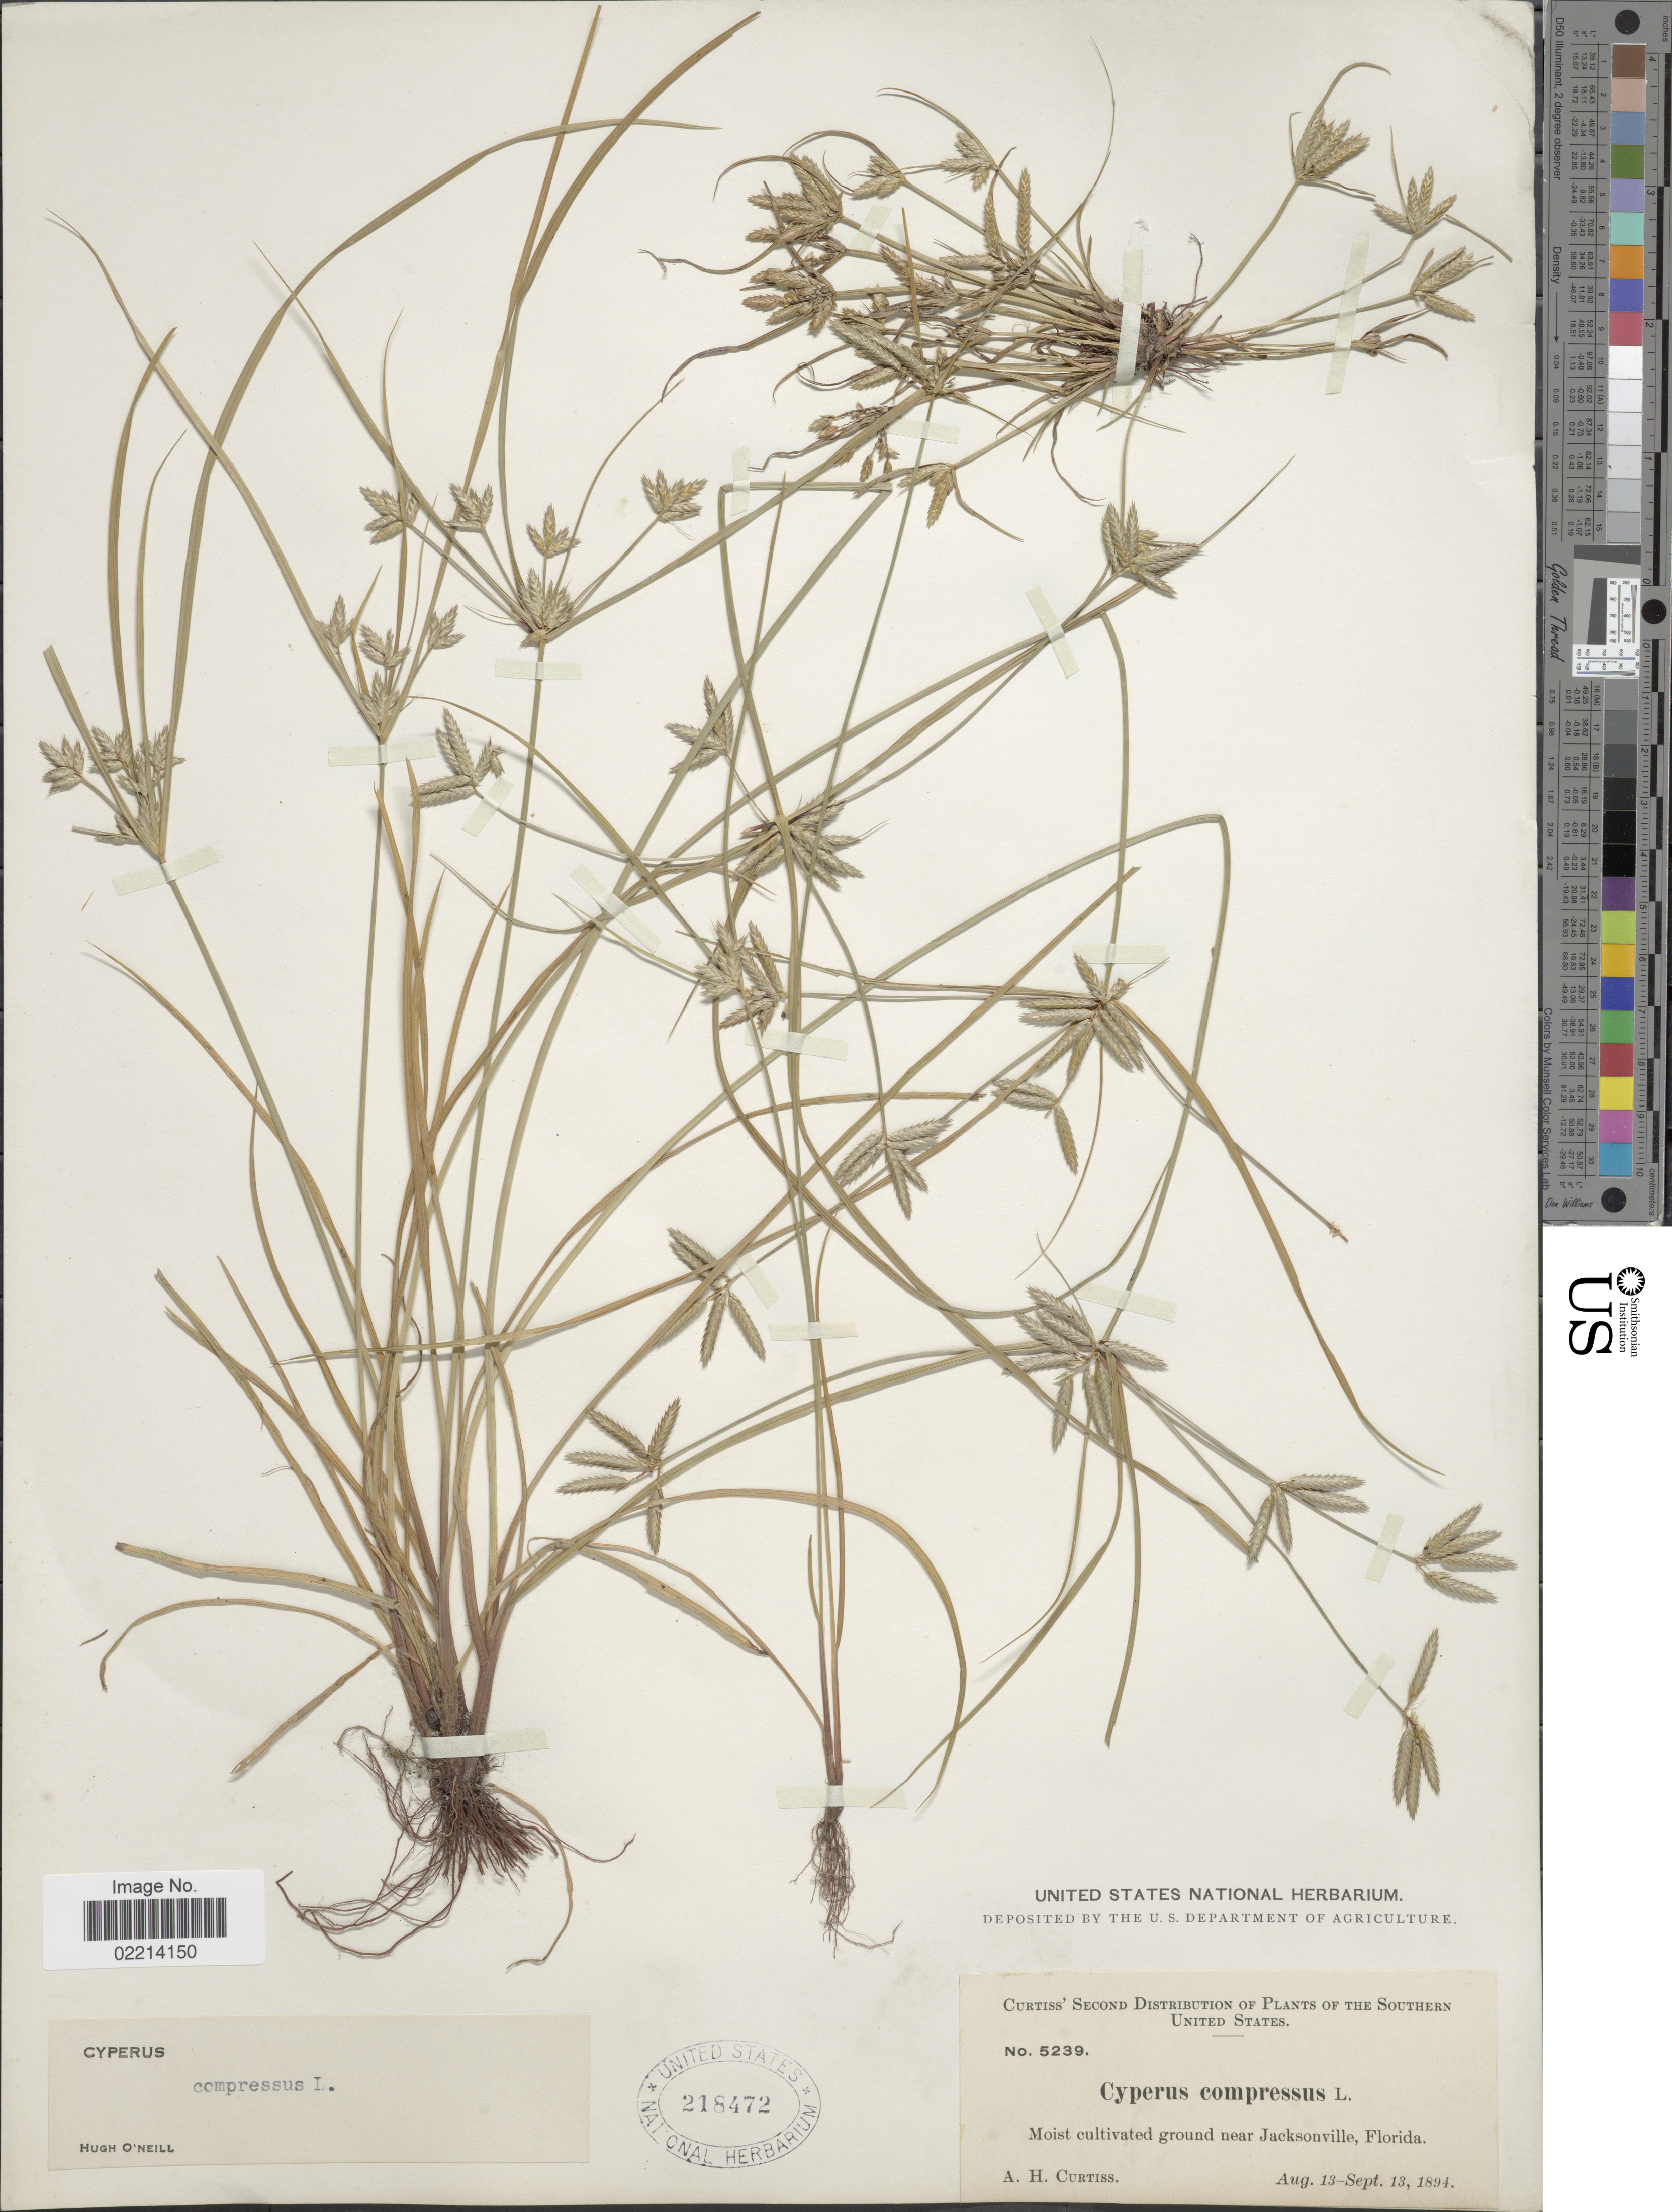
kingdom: Plantae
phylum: Tracheophyta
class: Liliopsida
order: Poales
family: Cyperaceae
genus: Cyperus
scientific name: Cyperus compressus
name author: L.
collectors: A. H. Curtiss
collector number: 5239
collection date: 1894-08-13/1894-09-13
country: United States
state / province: Florida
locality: Moist cultivated ground near Jacksonville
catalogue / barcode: US 218472